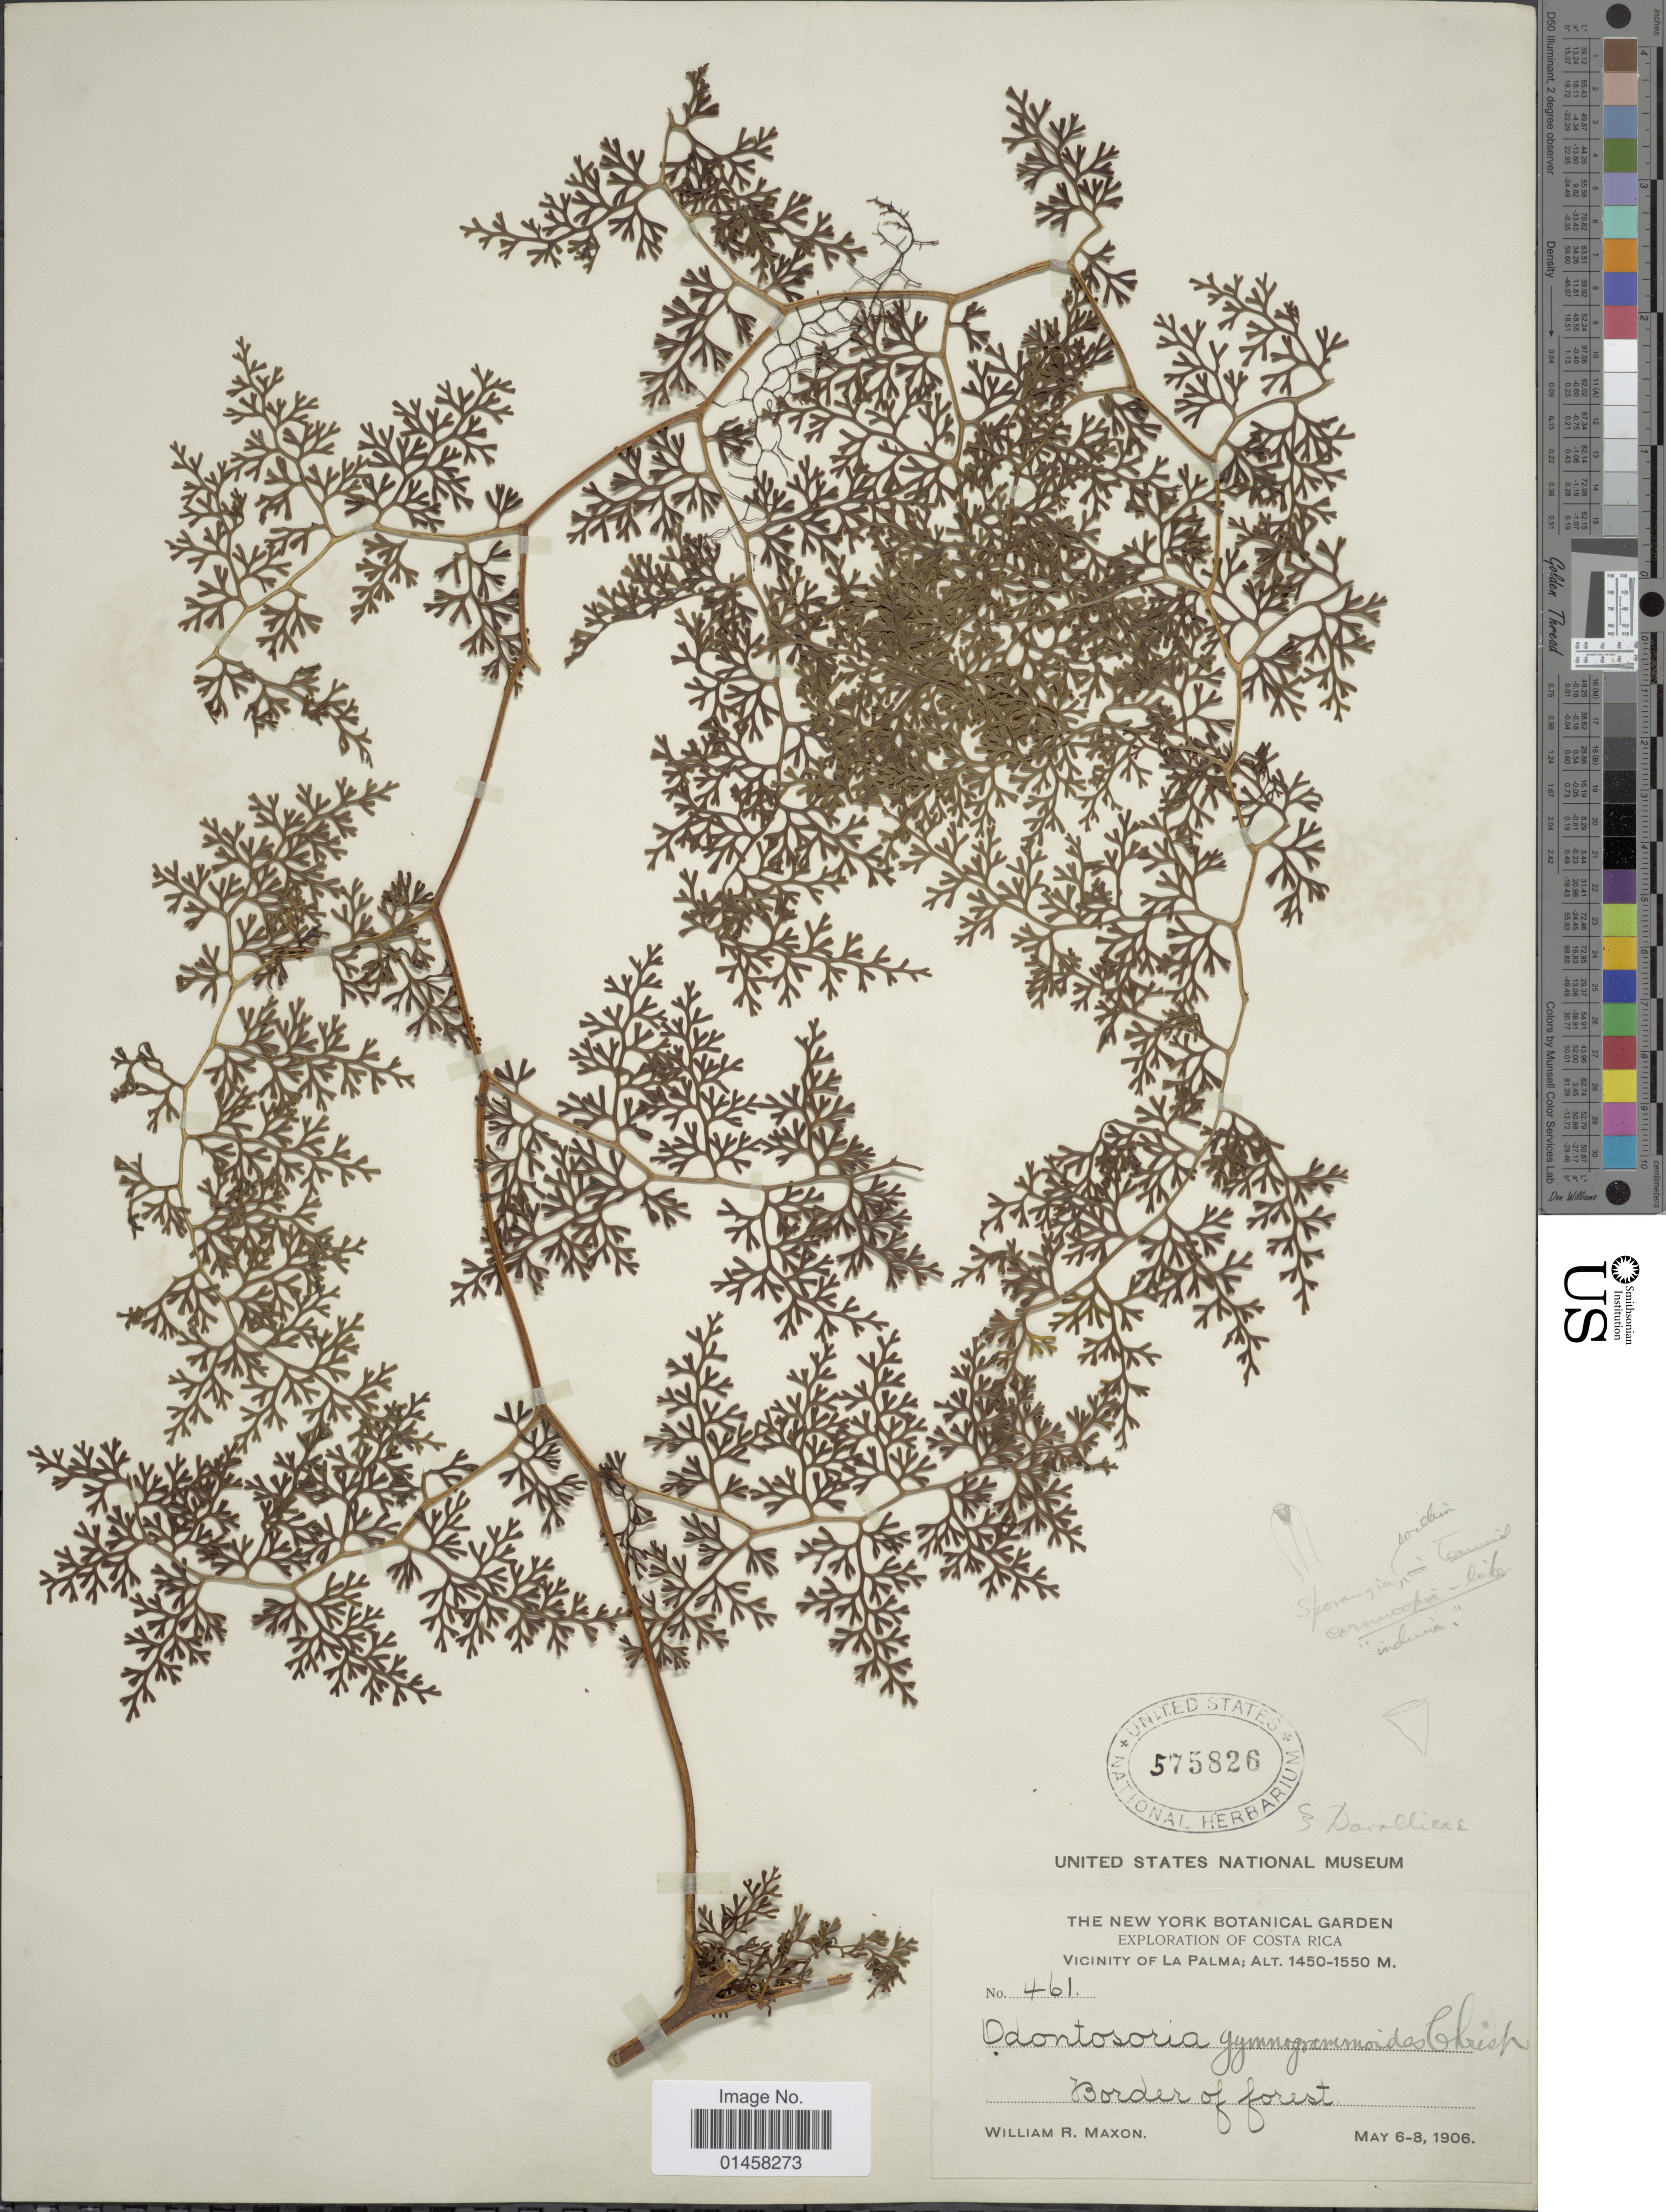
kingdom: Plantae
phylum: Tracheophyta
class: Polypodiopsida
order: Polypodiales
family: Lindsaeaceae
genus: Odontosoria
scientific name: Odontosoria gymnogrammoides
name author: Christ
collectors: W. R. Maxon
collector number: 461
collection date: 1906-05-06/1906-05-08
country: Costa Rica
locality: Vicinity of La Palma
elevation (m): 1450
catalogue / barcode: US 575826